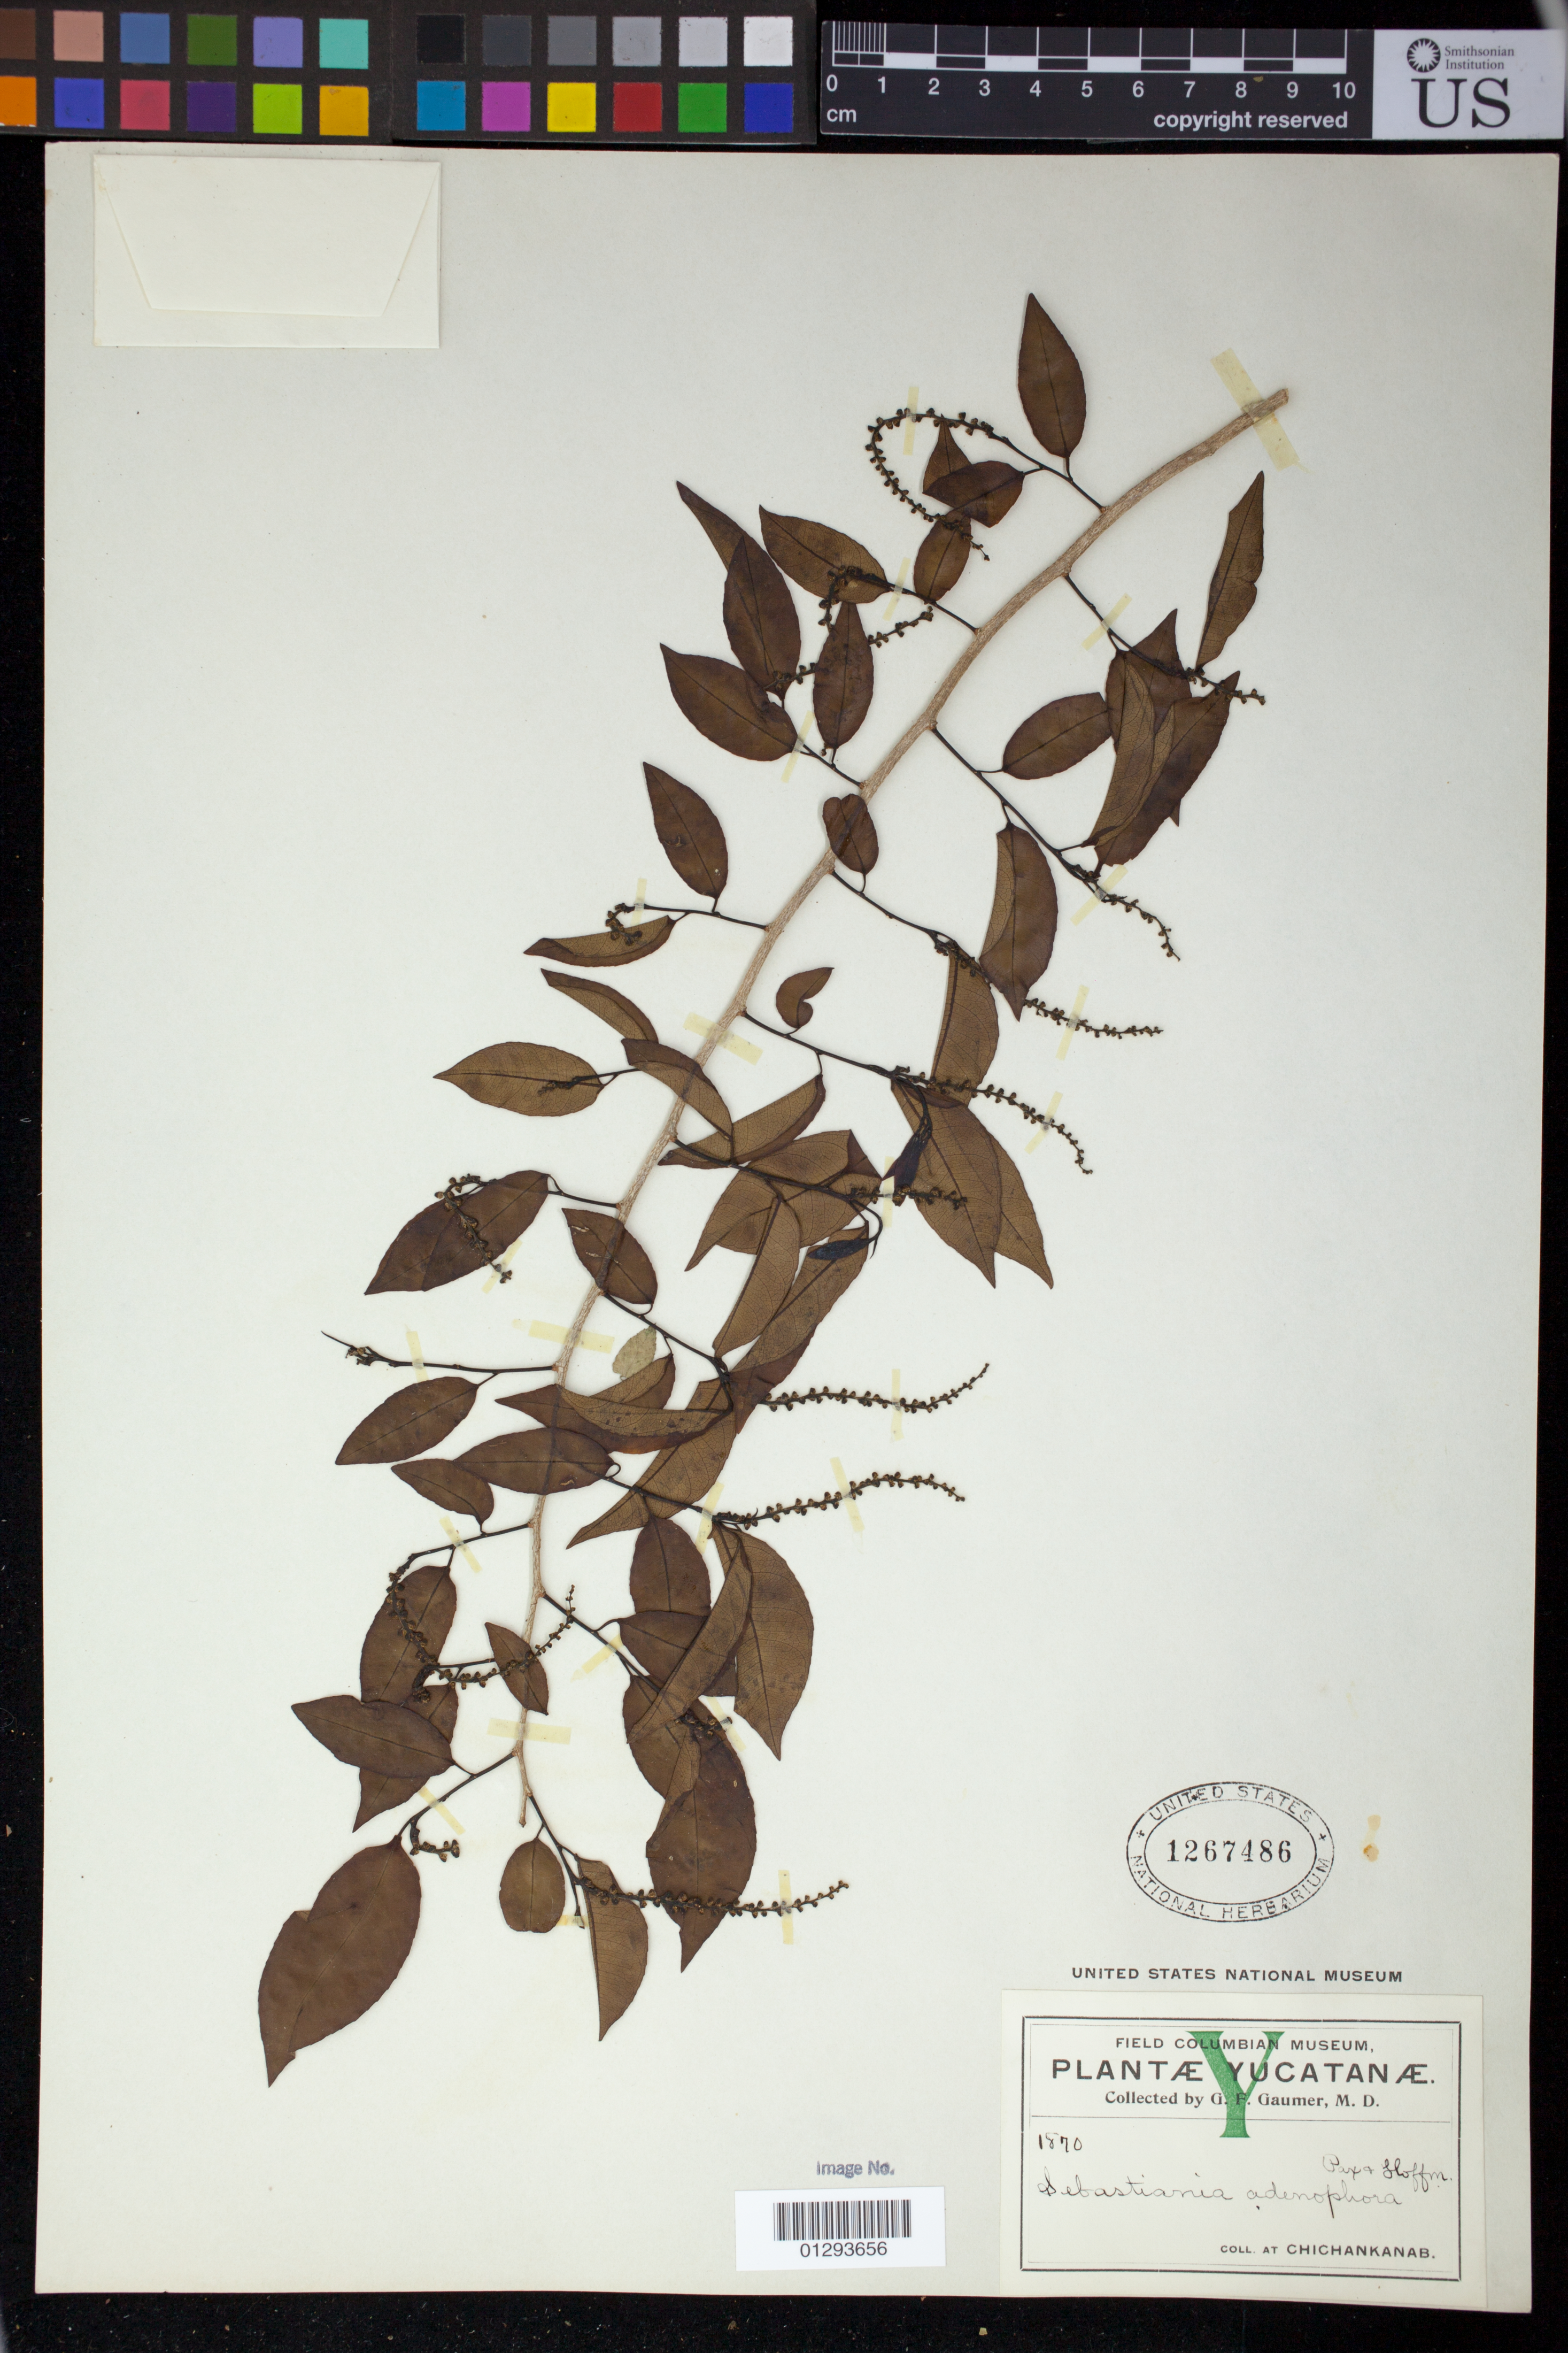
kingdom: Plantae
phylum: Tracheophyta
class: Magnoliopsida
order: Malpighiales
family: Euphorbiaceae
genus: Sebastiania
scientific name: Sebastiania adenophora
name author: Pax & K. Hoffm. in Engl.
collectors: G. F. Gaumer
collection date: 1870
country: Mexico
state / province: Quintana Roo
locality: Chichankanab [Chichancanab]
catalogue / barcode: US 1267486